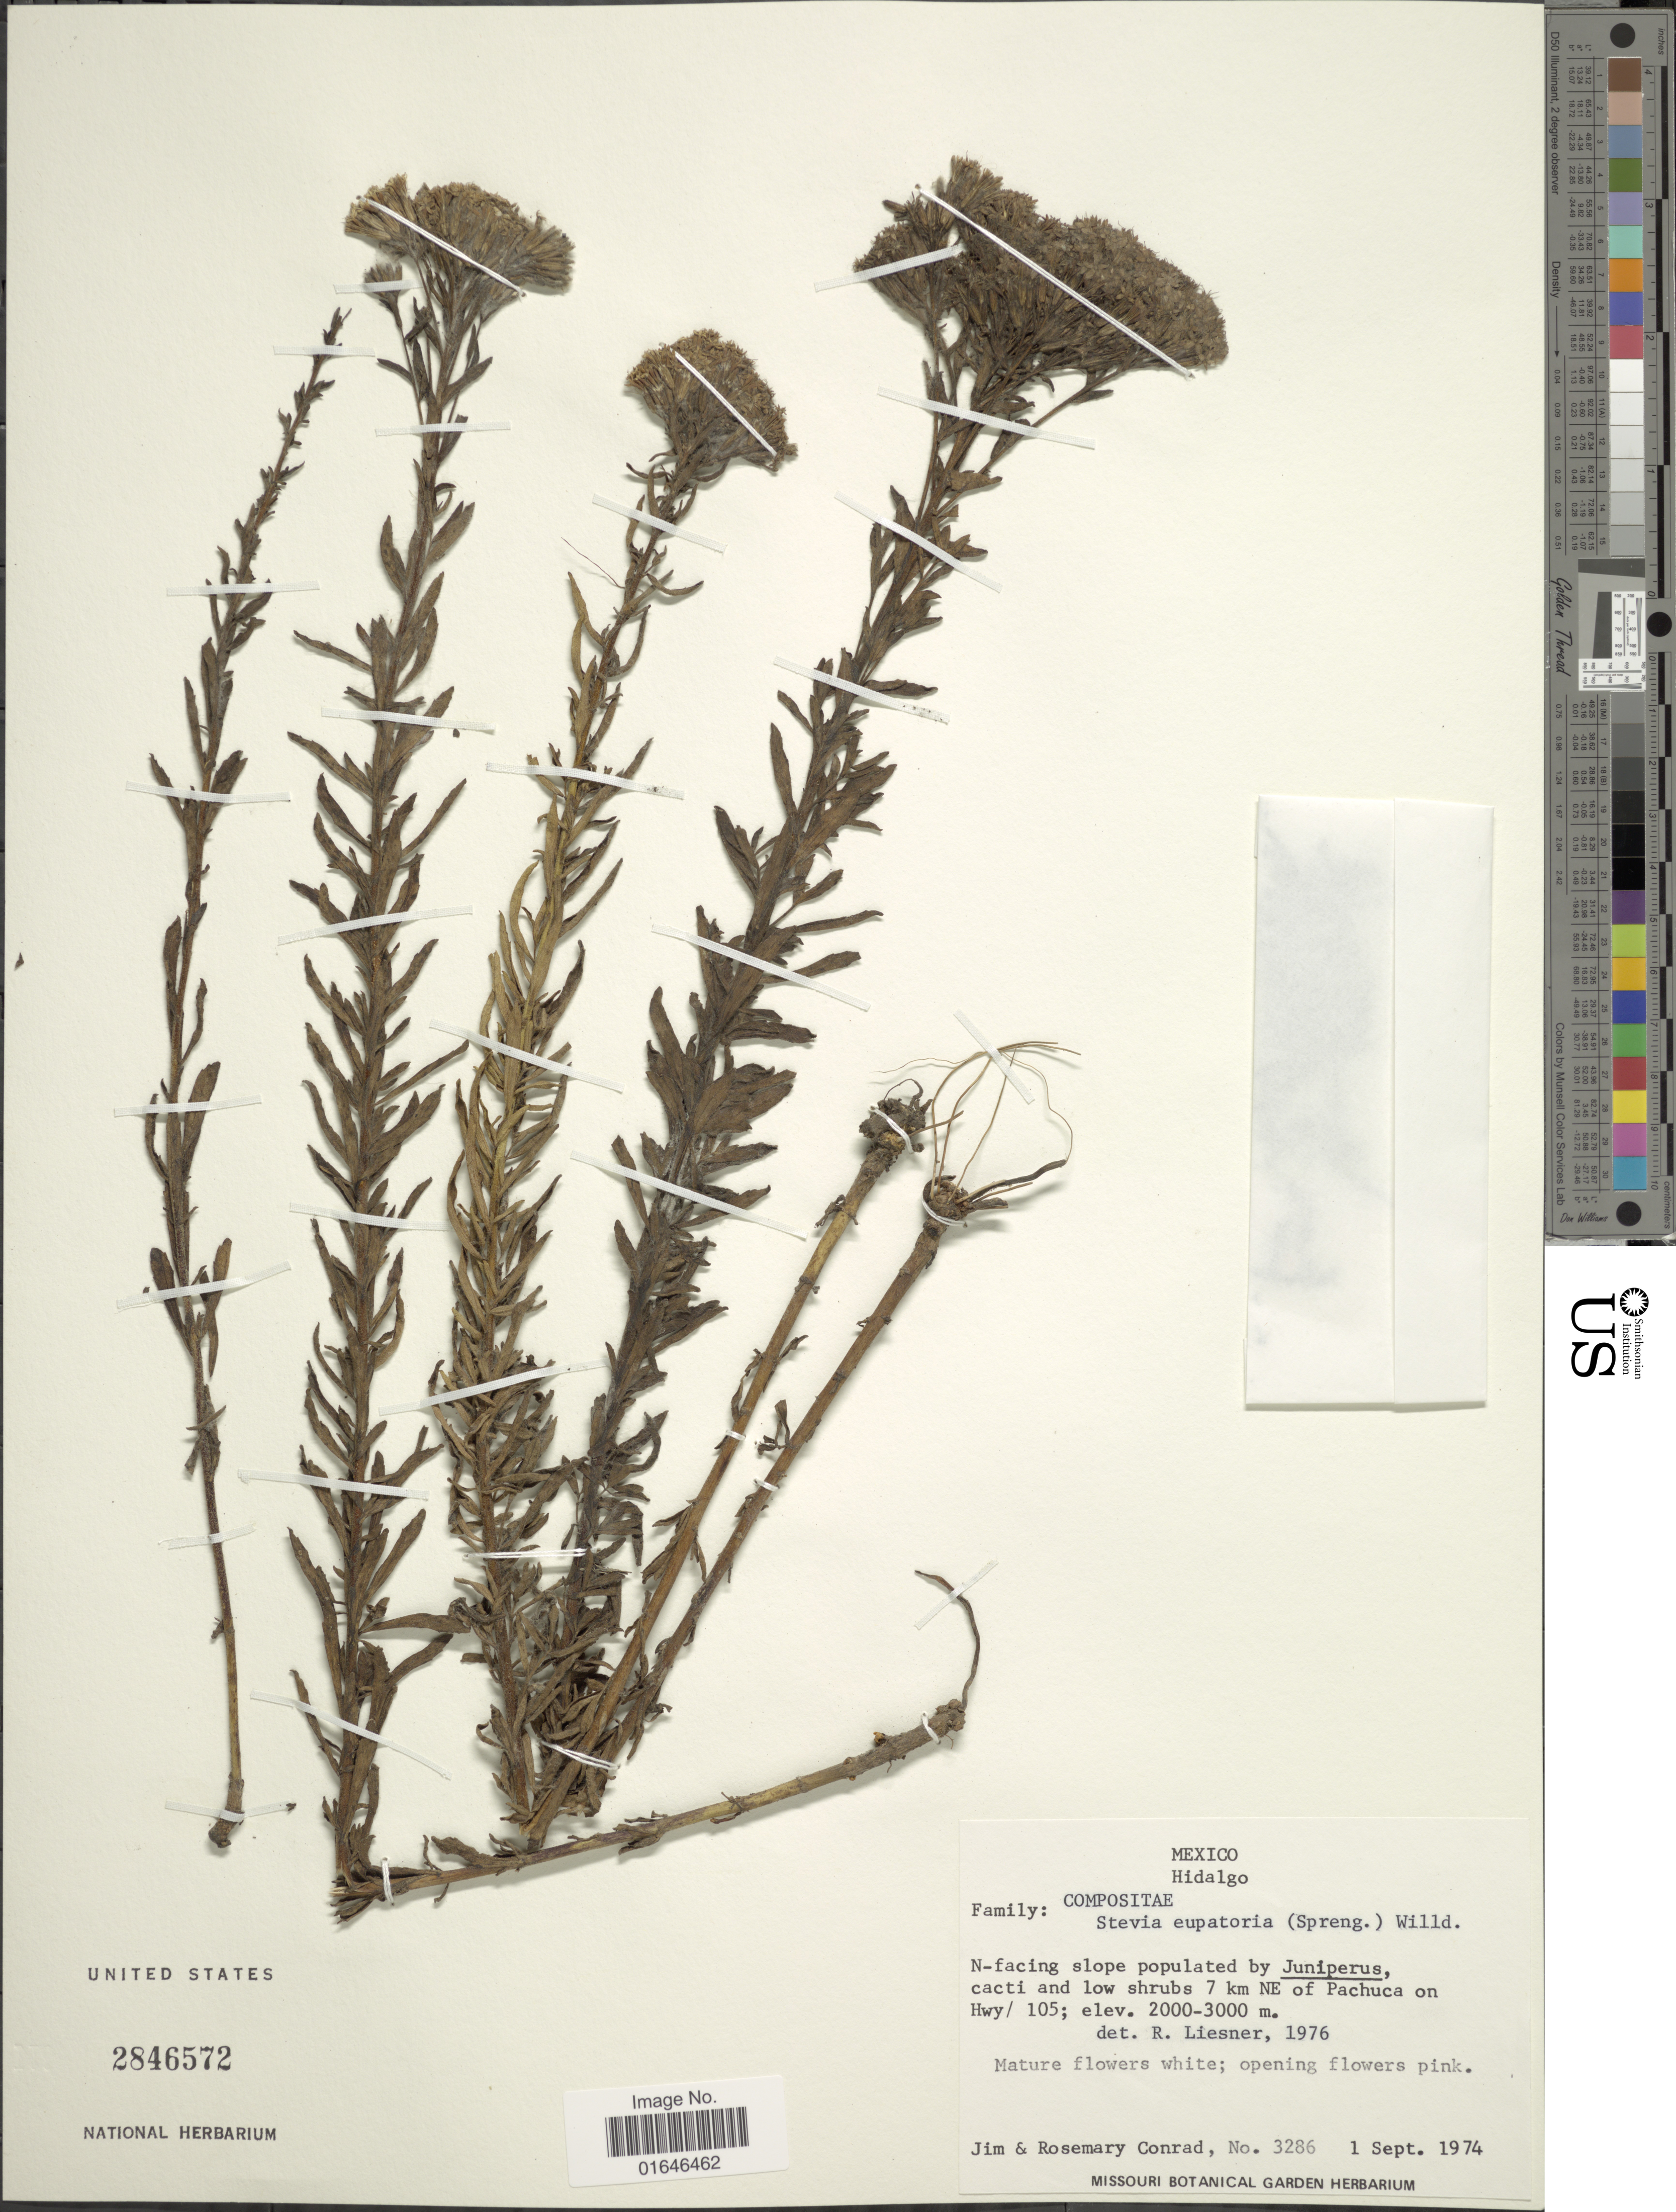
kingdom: Plantae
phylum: Tracheophyta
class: Magnoliopsida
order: Asterales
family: Asteraceae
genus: Stevia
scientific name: Stevia eupatoria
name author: (Spreng.) Willd.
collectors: J. Conrad & R. Conrad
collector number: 3286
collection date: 1974-09-01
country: Mexico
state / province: Hidalgo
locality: N-facing slope populated by Juniperus, cacti and low shrubs 7 km NE of Pachuca on Hwy/ 105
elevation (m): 2000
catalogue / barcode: US 2846572